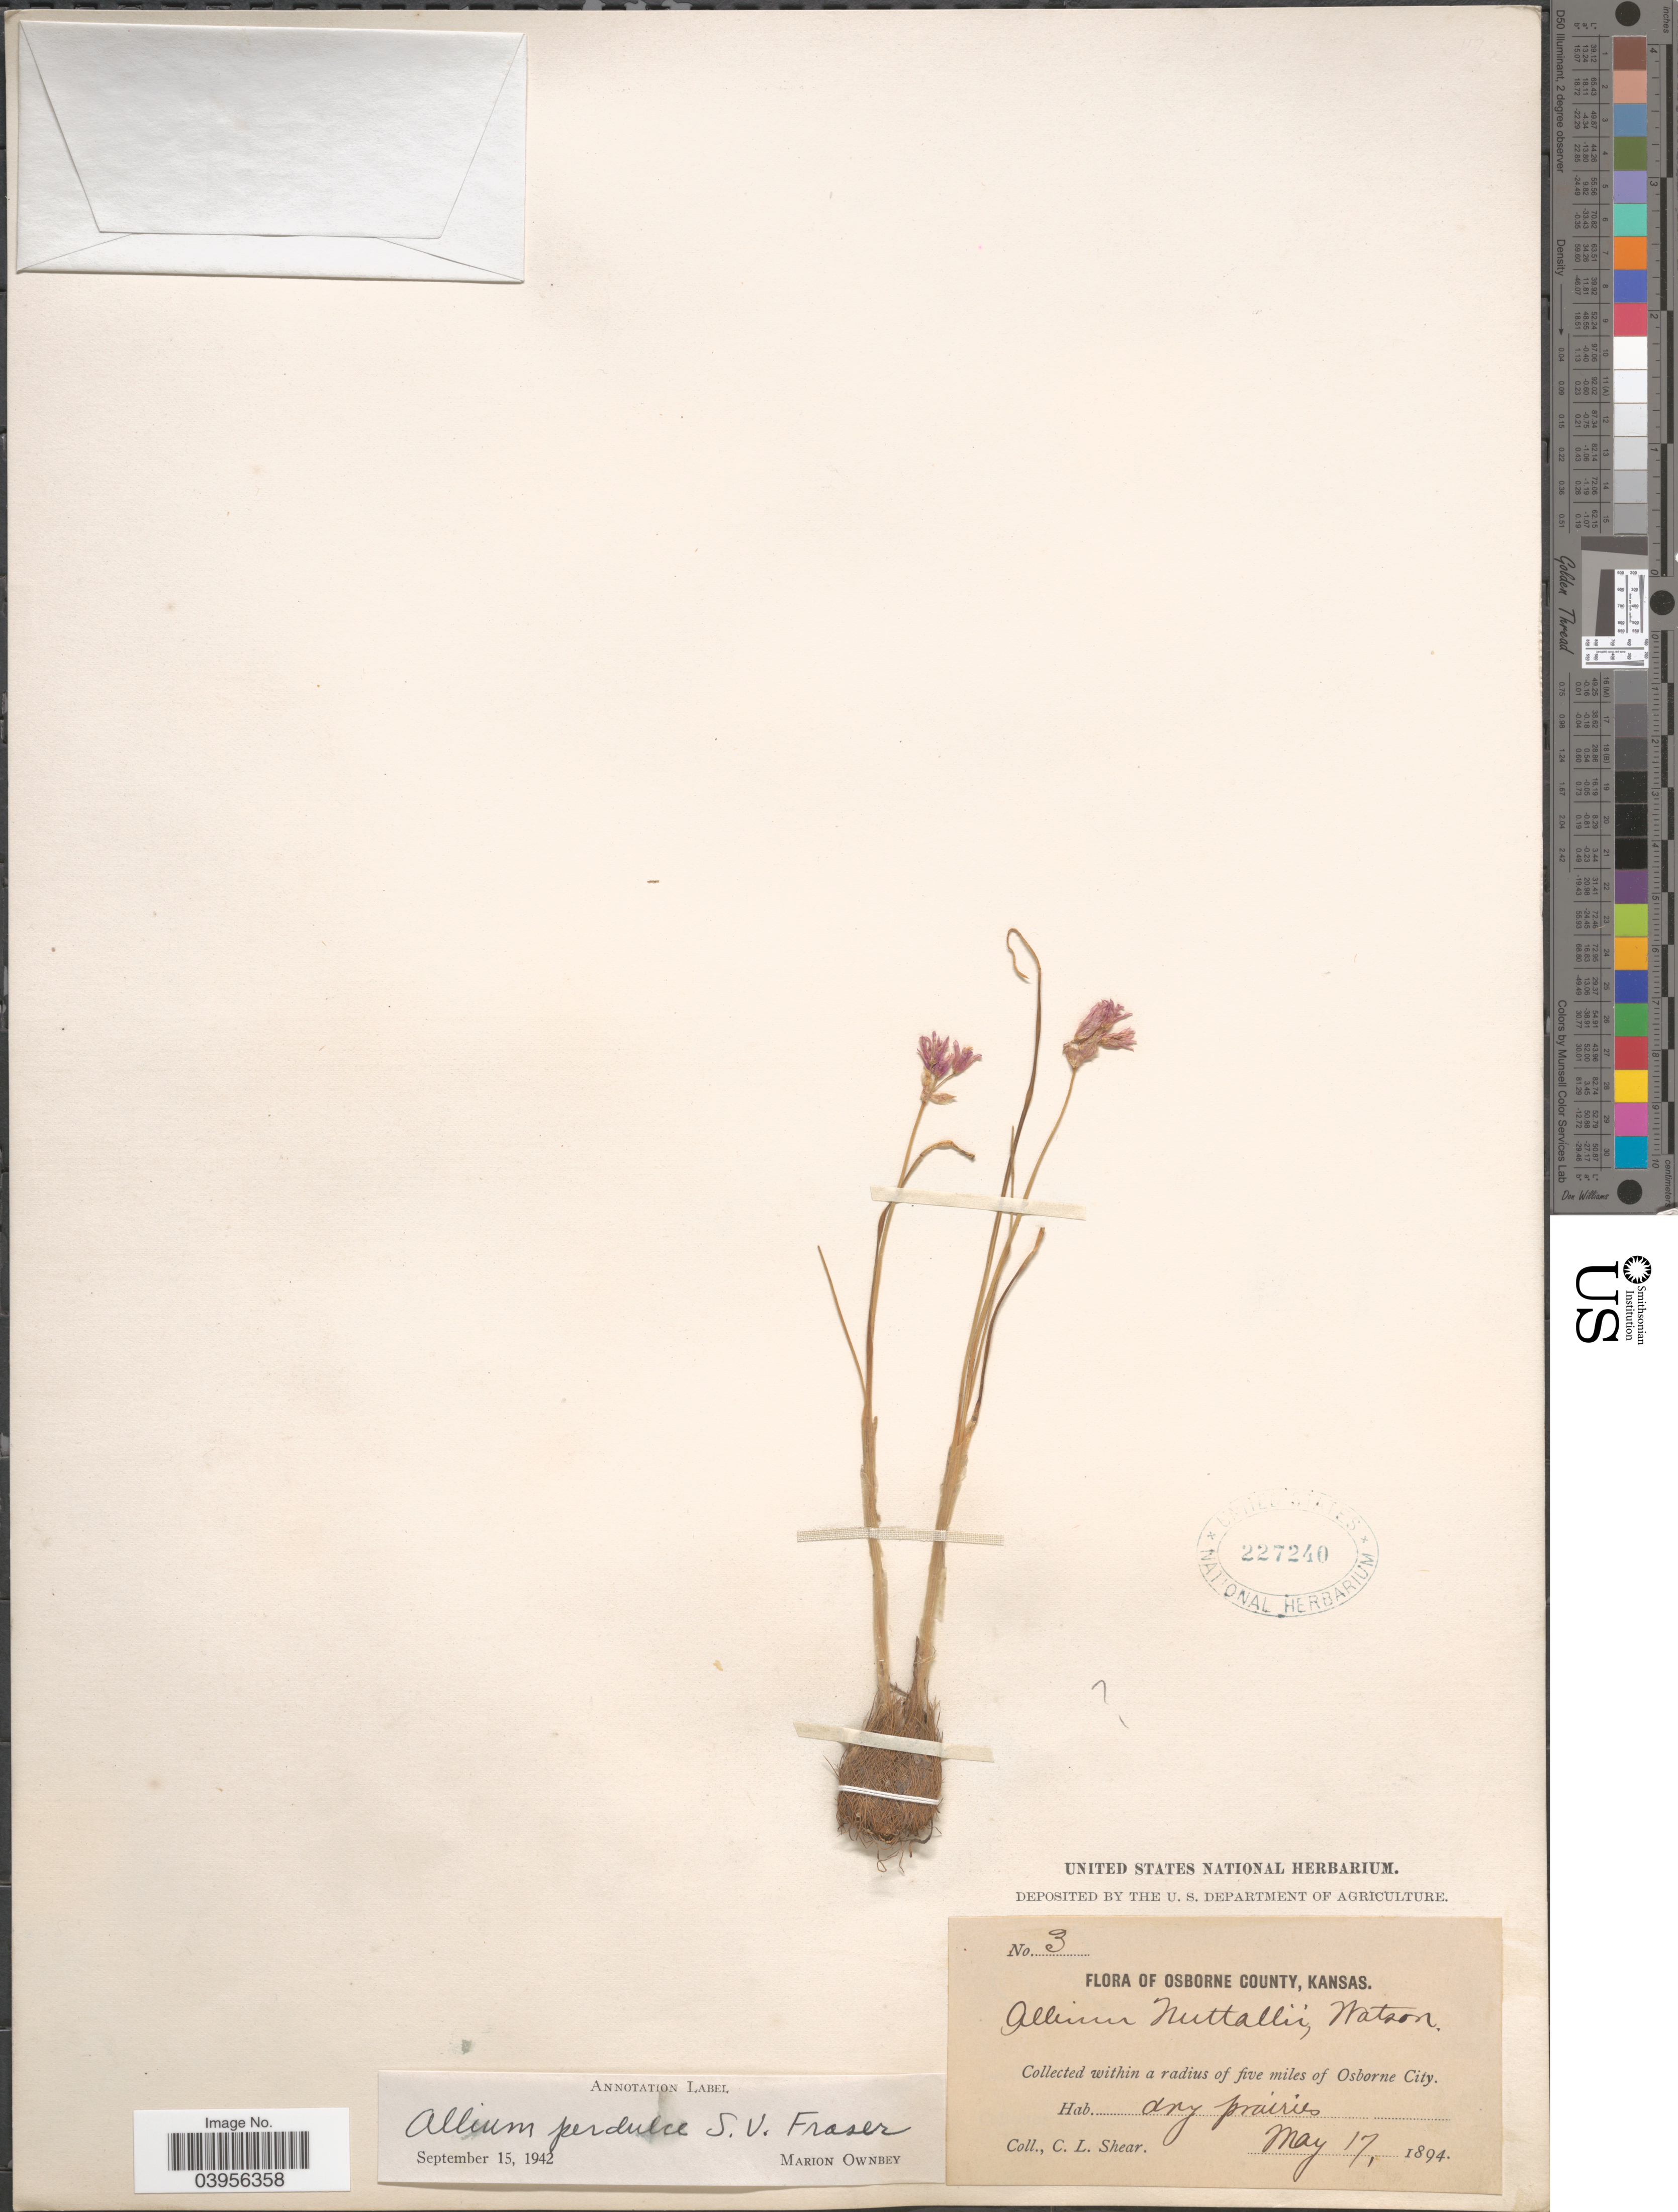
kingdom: Plantae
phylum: Tracheophyta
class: Liliopsida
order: Asparagales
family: Amaryllidaceae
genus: Allium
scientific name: Allium perdulce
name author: S.V. Fraser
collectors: C. L. Shear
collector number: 3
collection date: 1894-05-17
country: United States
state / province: Kansas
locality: Osborne County. Within a radius of five miles of Osborne City.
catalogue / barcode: US 227240